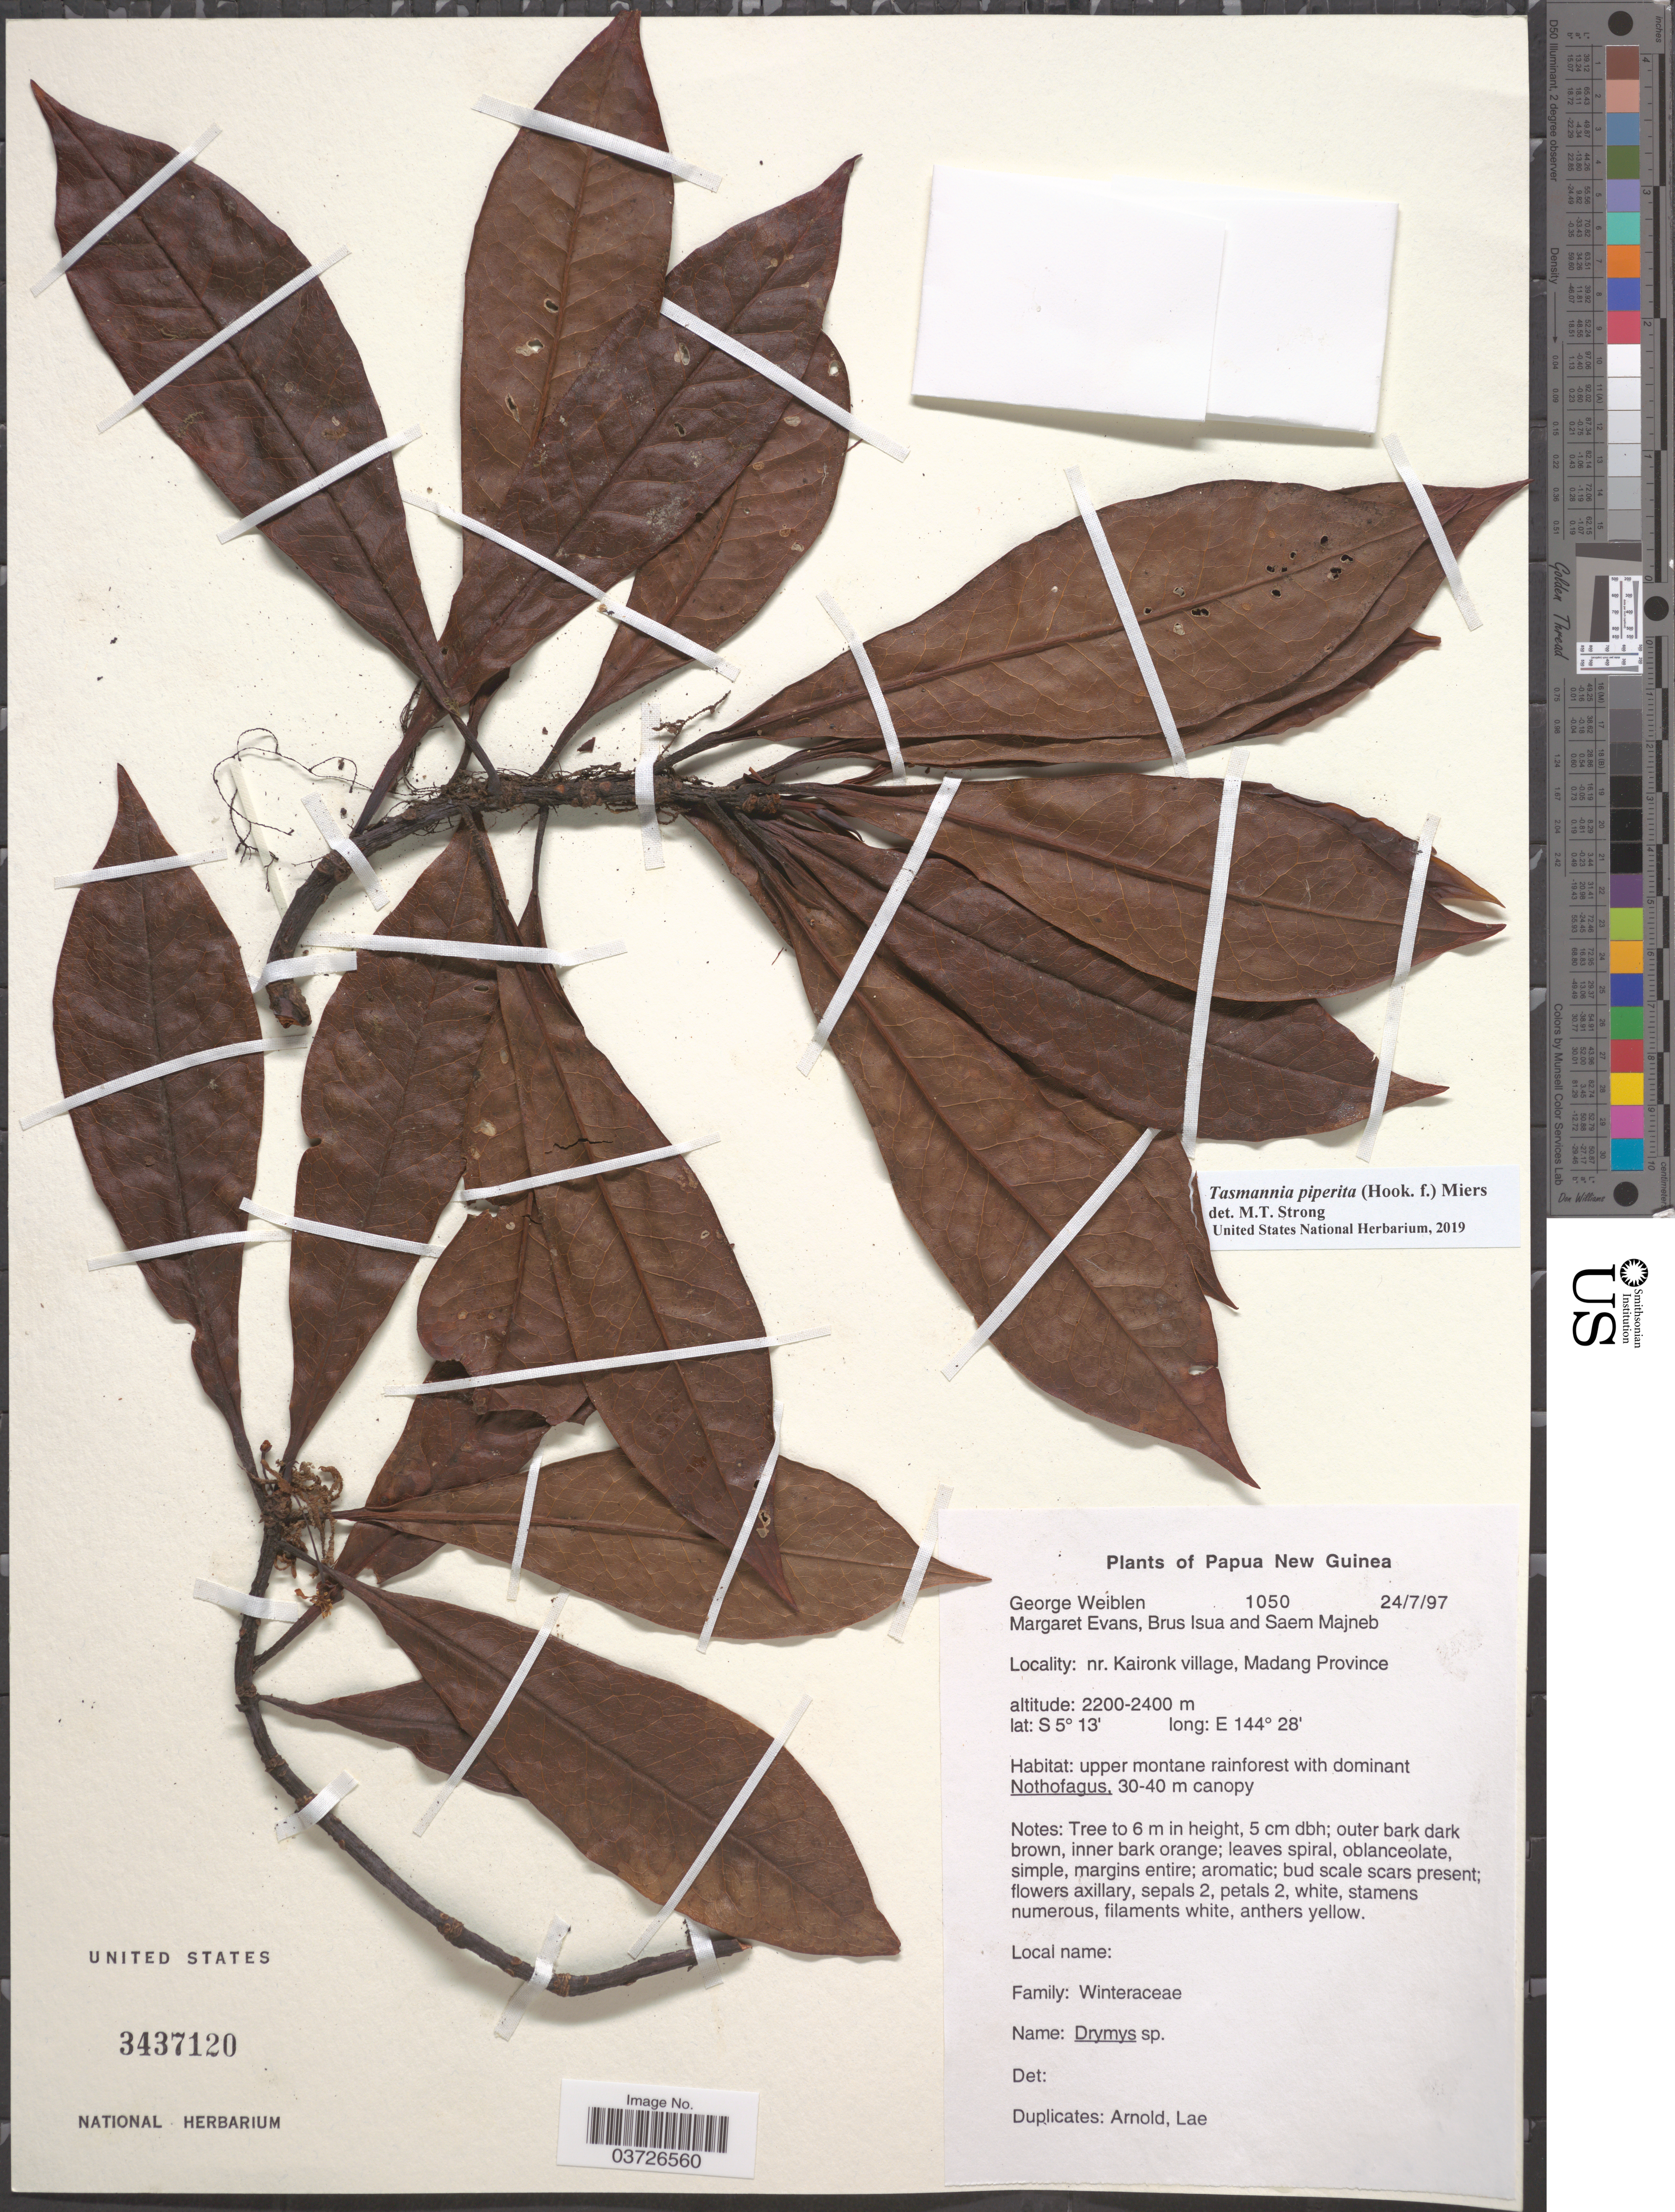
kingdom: Plantae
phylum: Tracheophyta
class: Magnoliopsida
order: Canellales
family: Winteraceae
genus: Tasmannia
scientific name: Tasmannia piperita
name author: (Hook. f.) Miers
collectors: G. D. Weiblen, M. Evans, B. Isua & S. Majneb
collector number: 1050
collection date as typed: Transcribed d/m/y: 24/7/97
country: Papua New Guinea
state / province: Madang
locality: Nr. Kaironk village, Madang Province.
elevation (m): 2200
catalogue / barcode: US 3437120